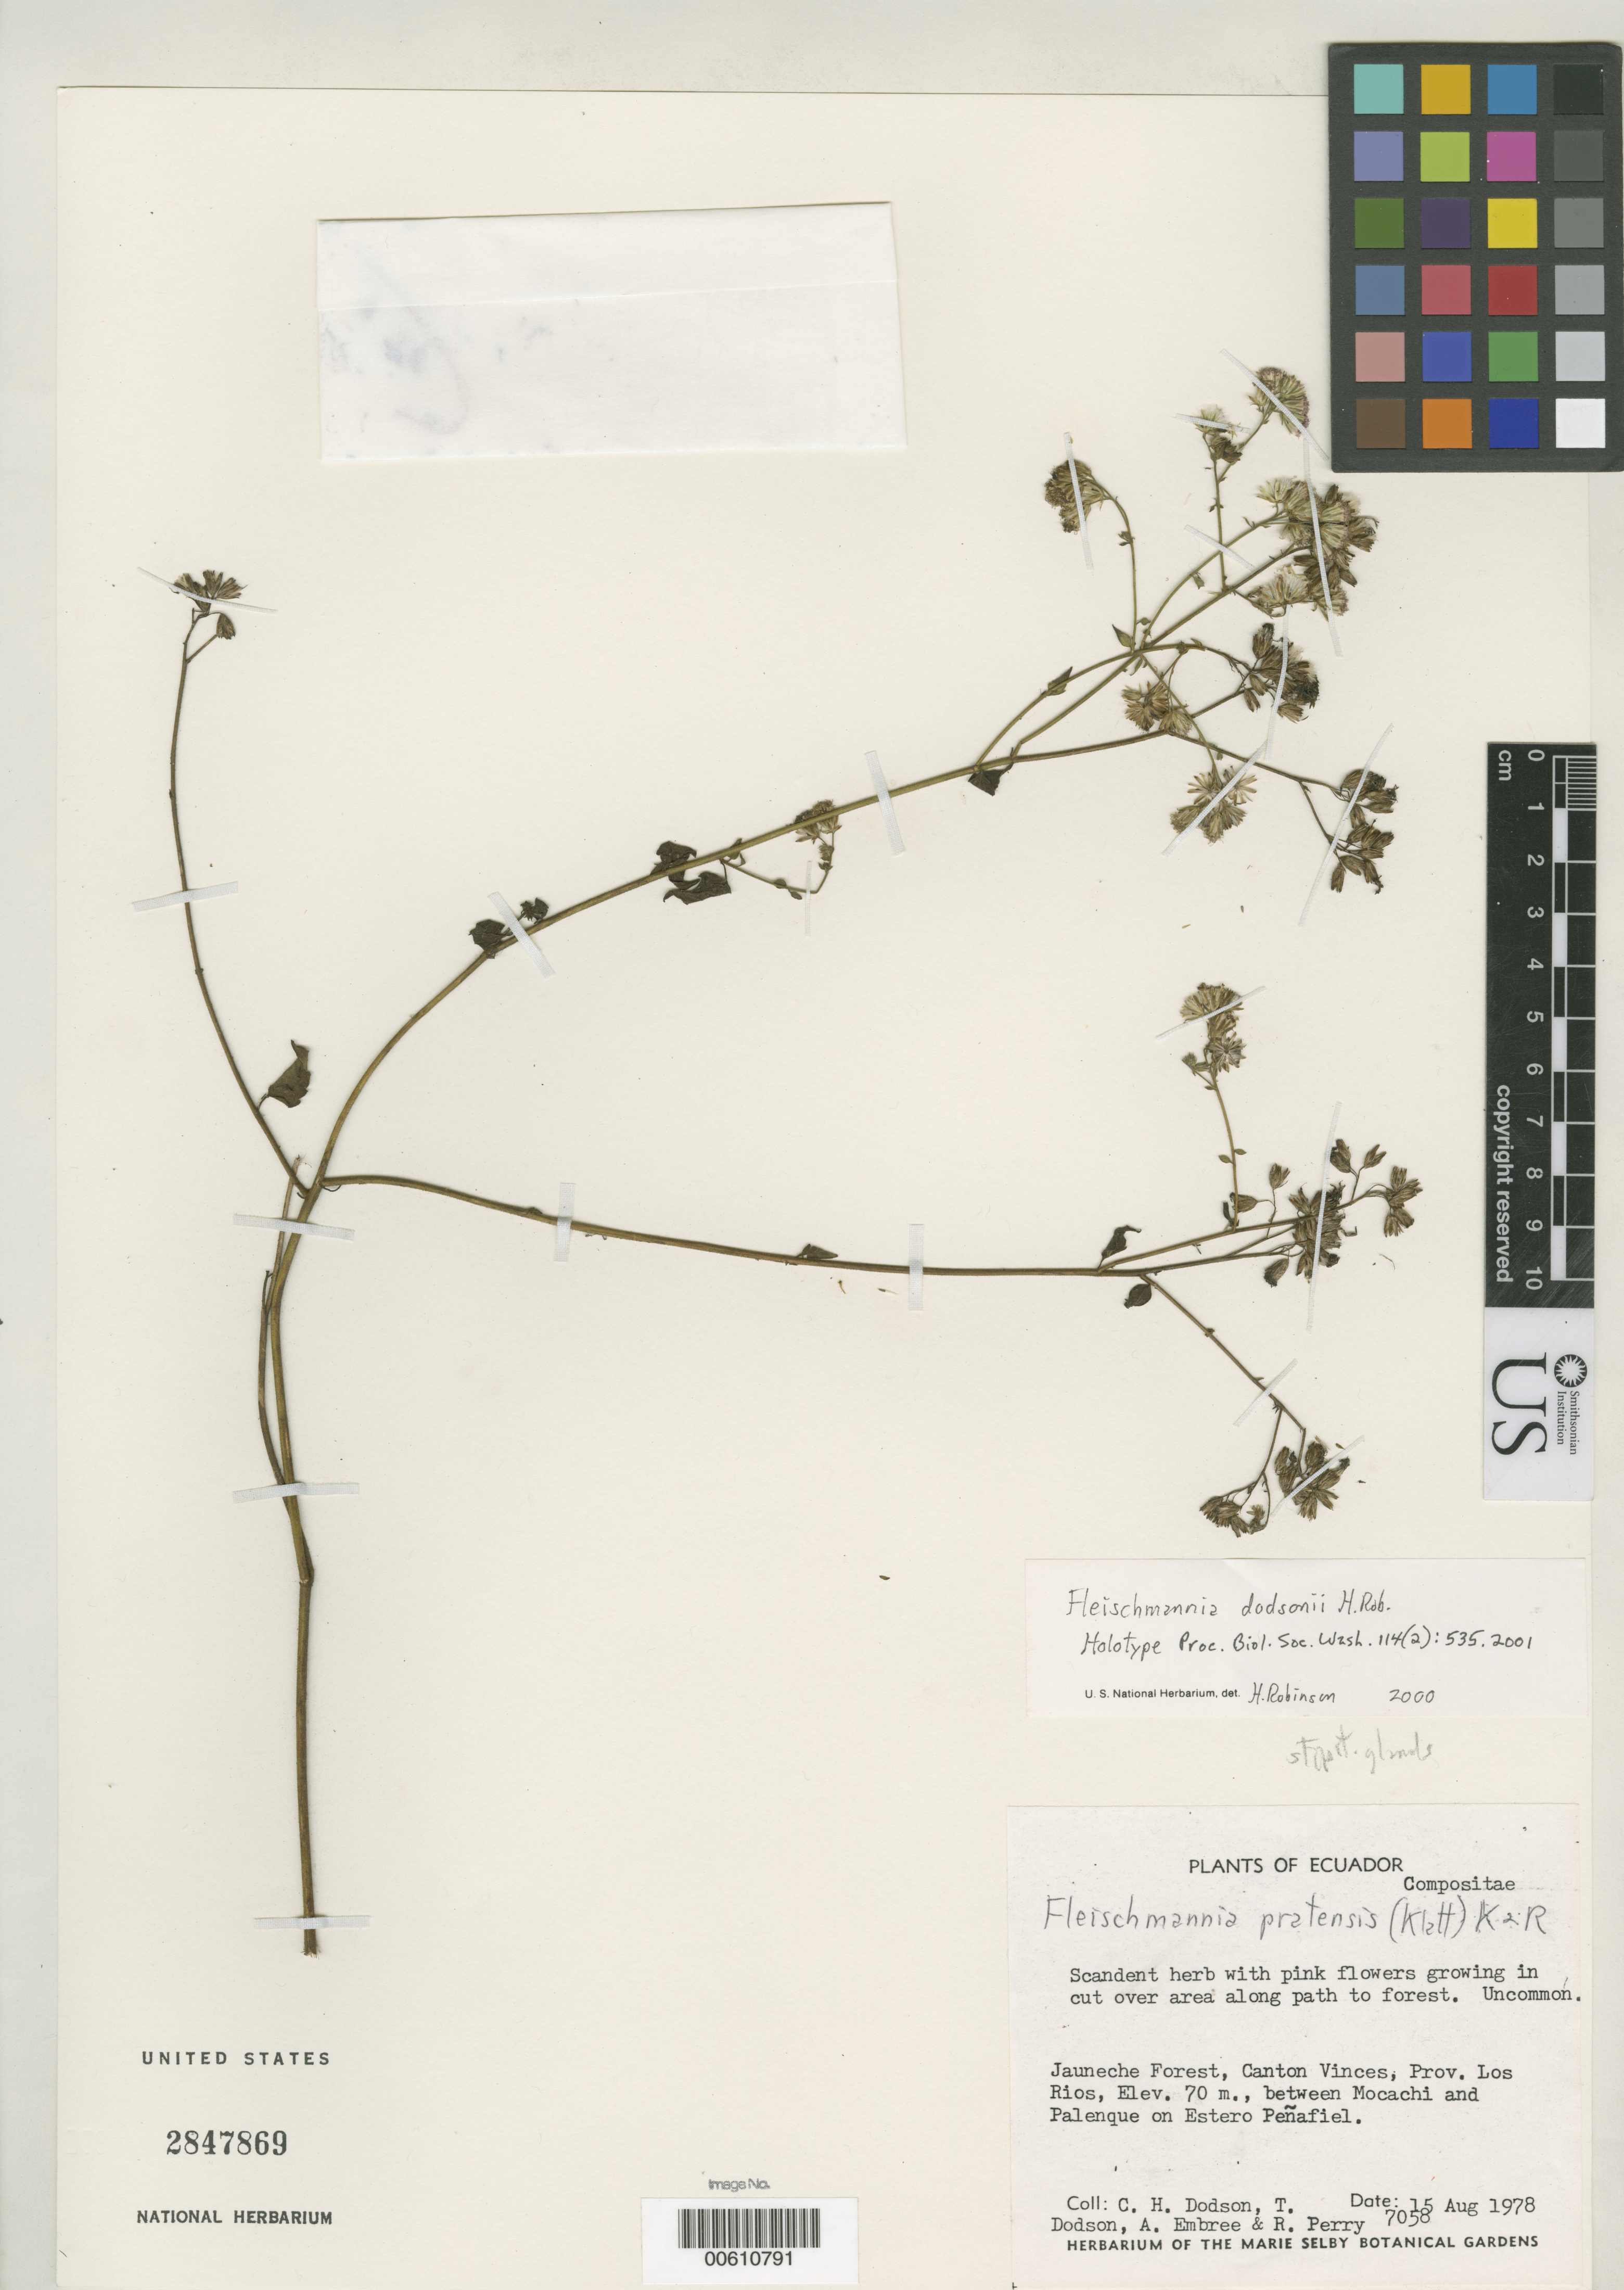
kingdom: Plantae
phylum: Tracheophyta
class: Magnoliopsida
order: Asterales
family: Asteraceae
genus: Fleischmannia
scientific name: Fleischmannia dodsonii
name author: H. Rob.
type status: Holotype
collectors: C. H. Dodson, T. A. Dodson, A. Embree & R. Perry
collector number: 7058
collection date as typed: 15 Aug 1978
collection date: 1978-08-15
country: Ecuador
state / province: Los Ríos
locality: Jauneche Forest, Canton Vinces, between Mocachi and Palenque on Estero Penafiel.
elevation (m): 70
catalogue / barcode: US 2847869